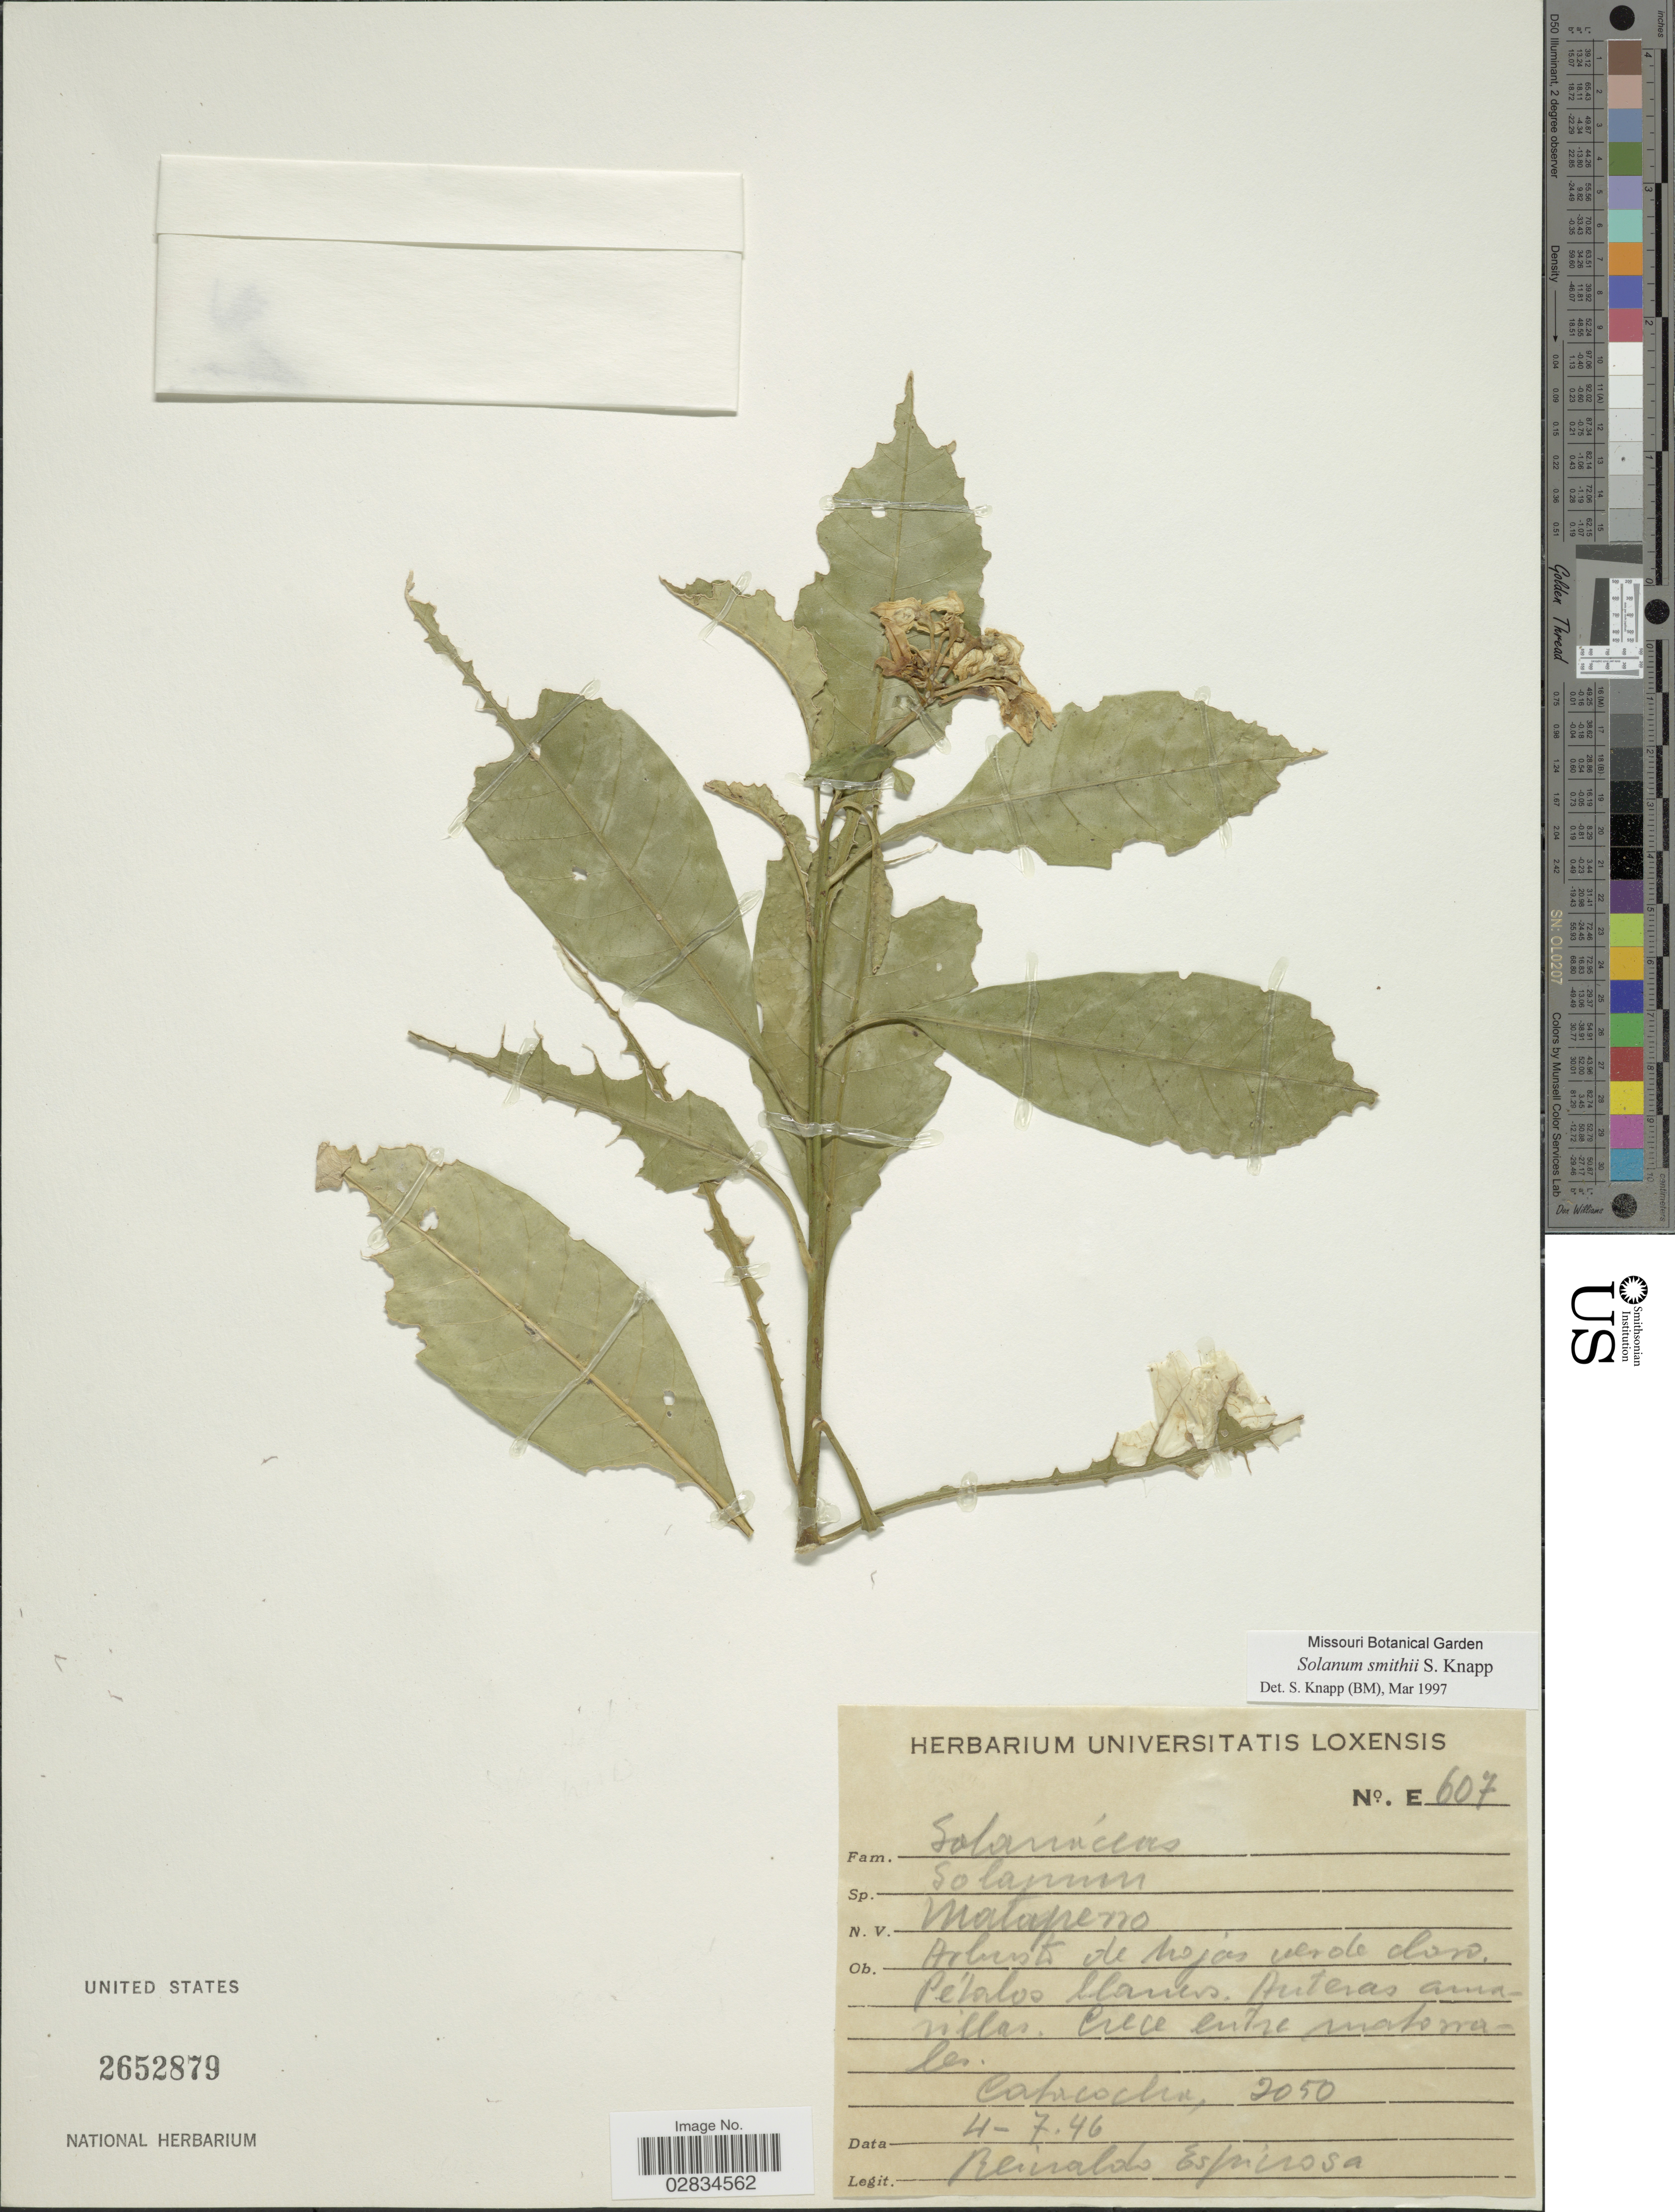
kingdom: Plantae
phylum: Tracheophyta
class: Magnoliopsida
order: Solanales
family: Solanaceae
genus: Solanum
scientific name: Solanum smithii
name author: S. Knapp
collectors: R. Espinosa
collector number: E607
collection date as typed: Transcribed d/m/y: 4/7/46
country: Ecuador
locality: Catacocha.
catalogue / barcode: US 2652879